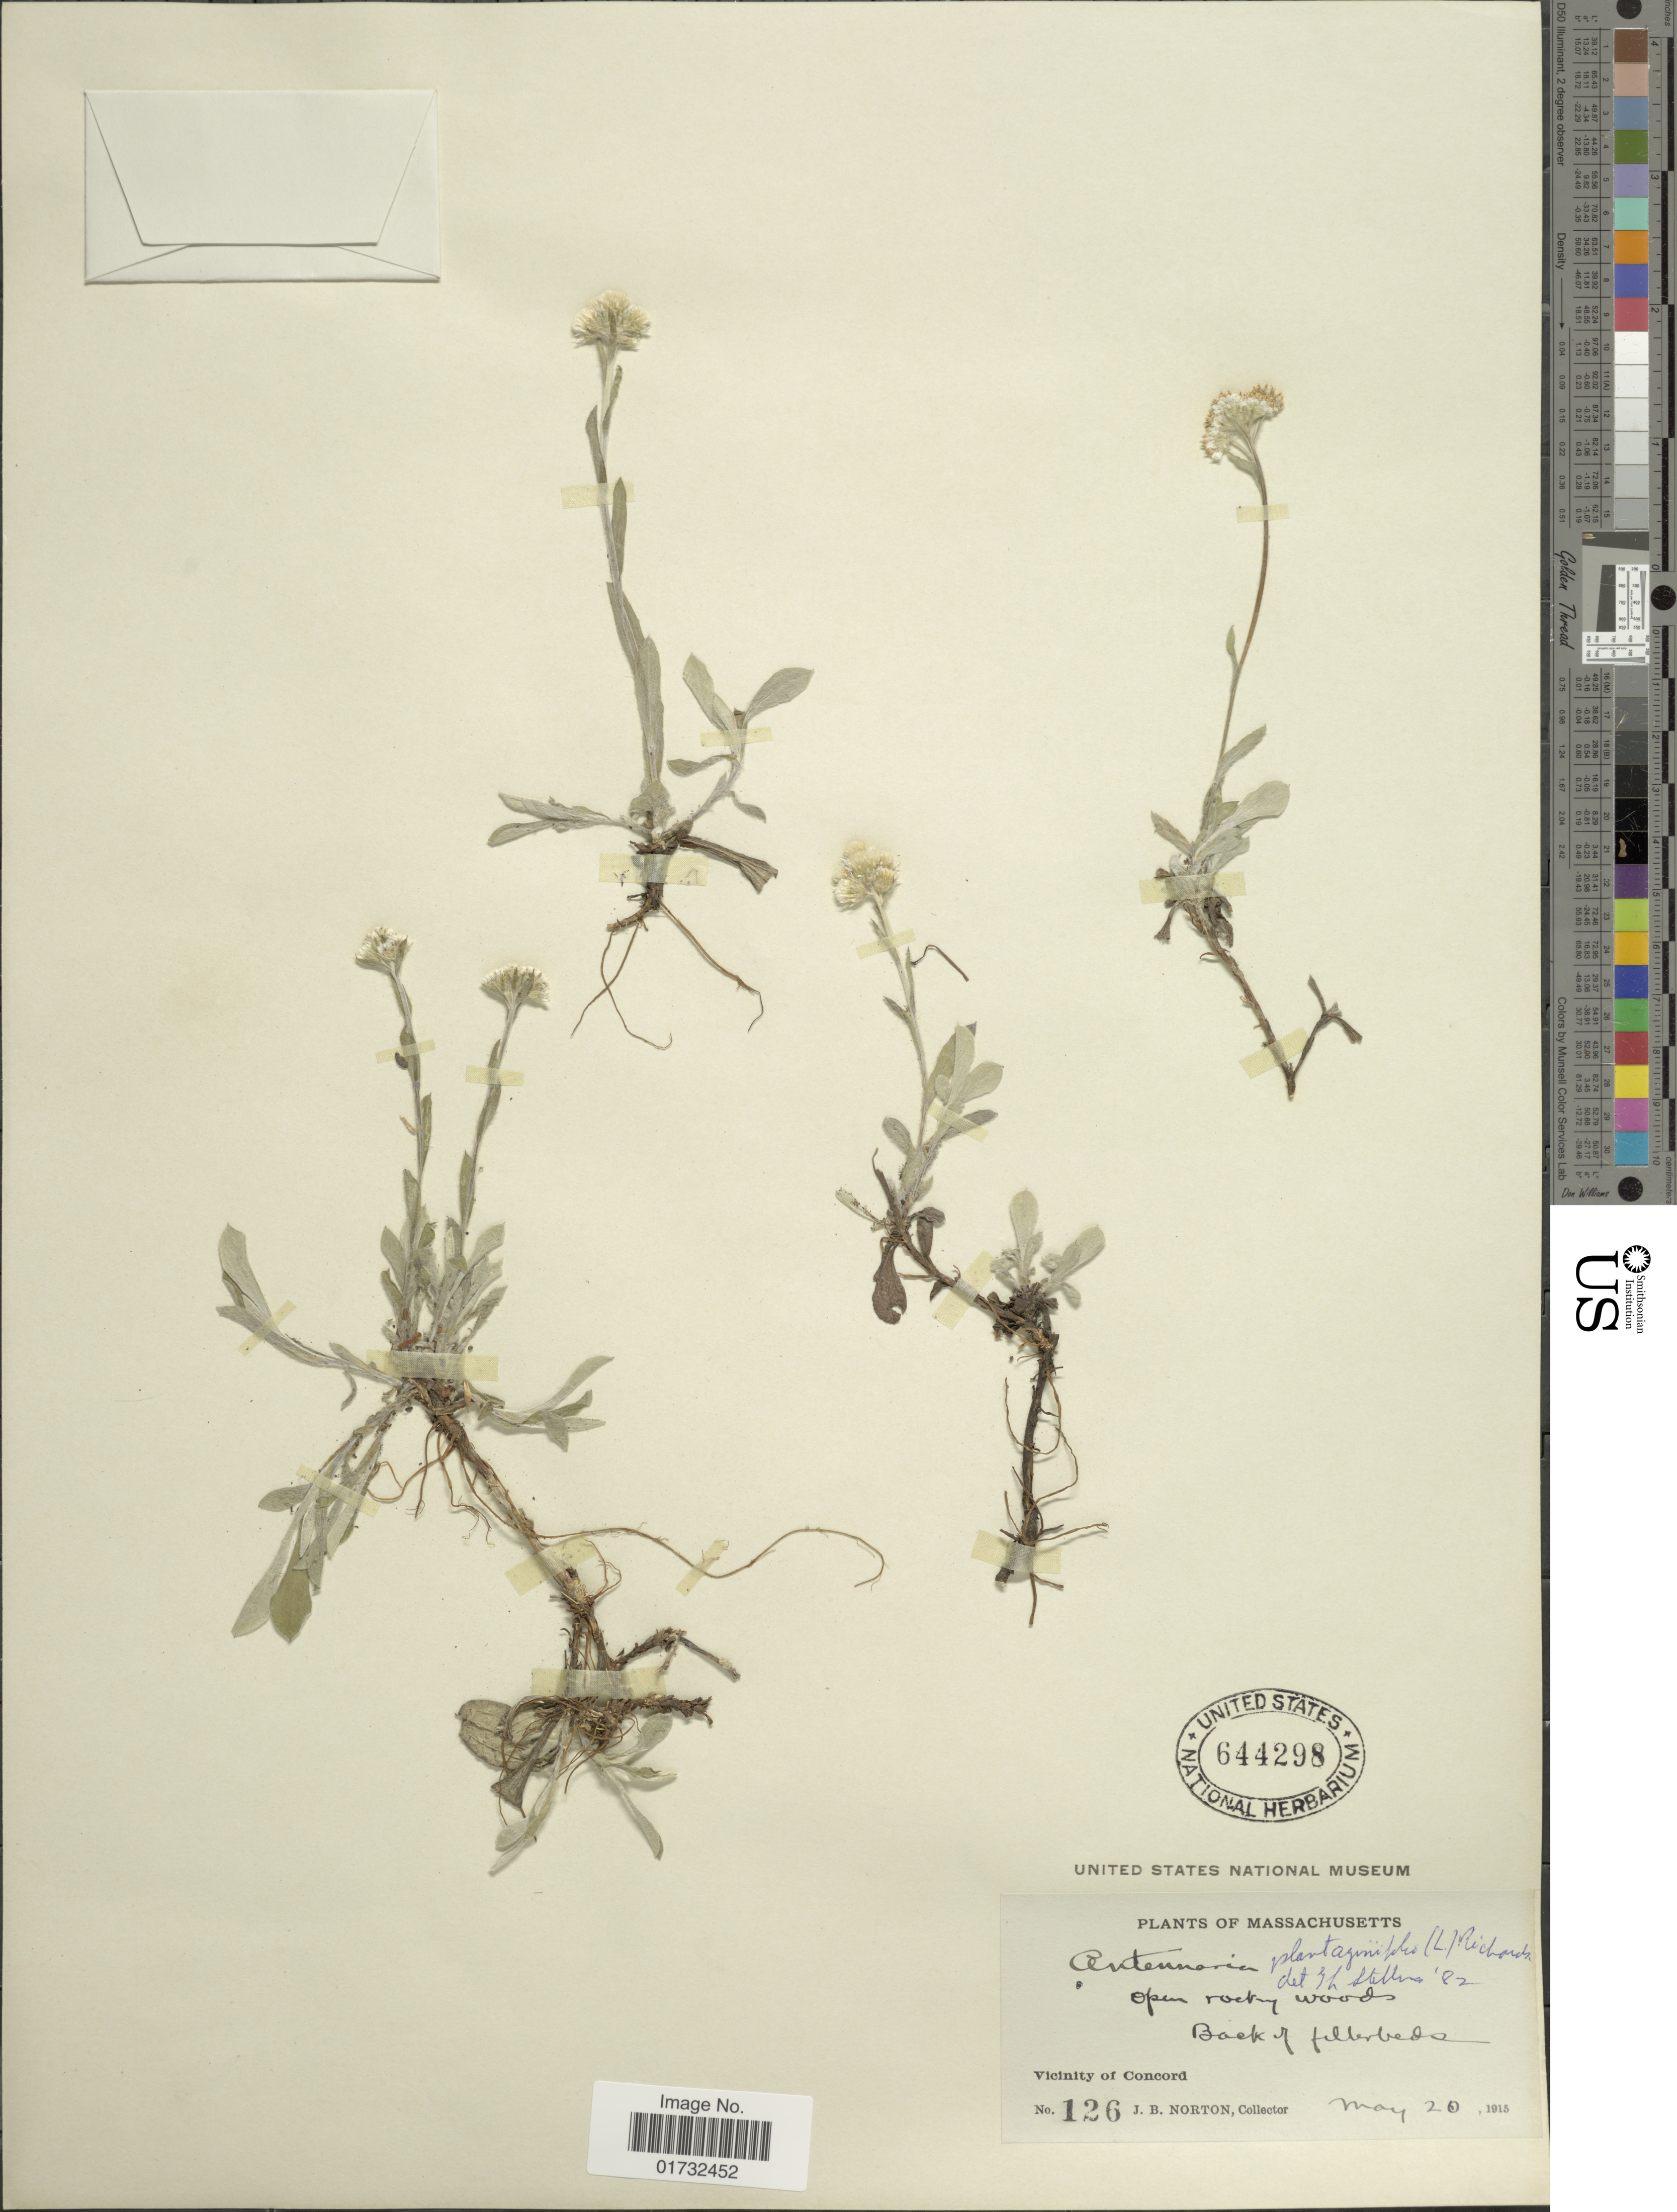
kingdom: Plantae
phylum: Tracheophyta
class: Magnoliopsida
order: Asterales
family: Asteraceae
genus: Antennaria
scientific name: Antennaria plantaginifolia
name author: (L.) Richardson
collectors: J. B. Norton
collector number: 126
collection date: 1915-05-20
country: United States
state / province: Massachusetts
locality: Vicinity of Concord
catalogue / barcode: US 644298